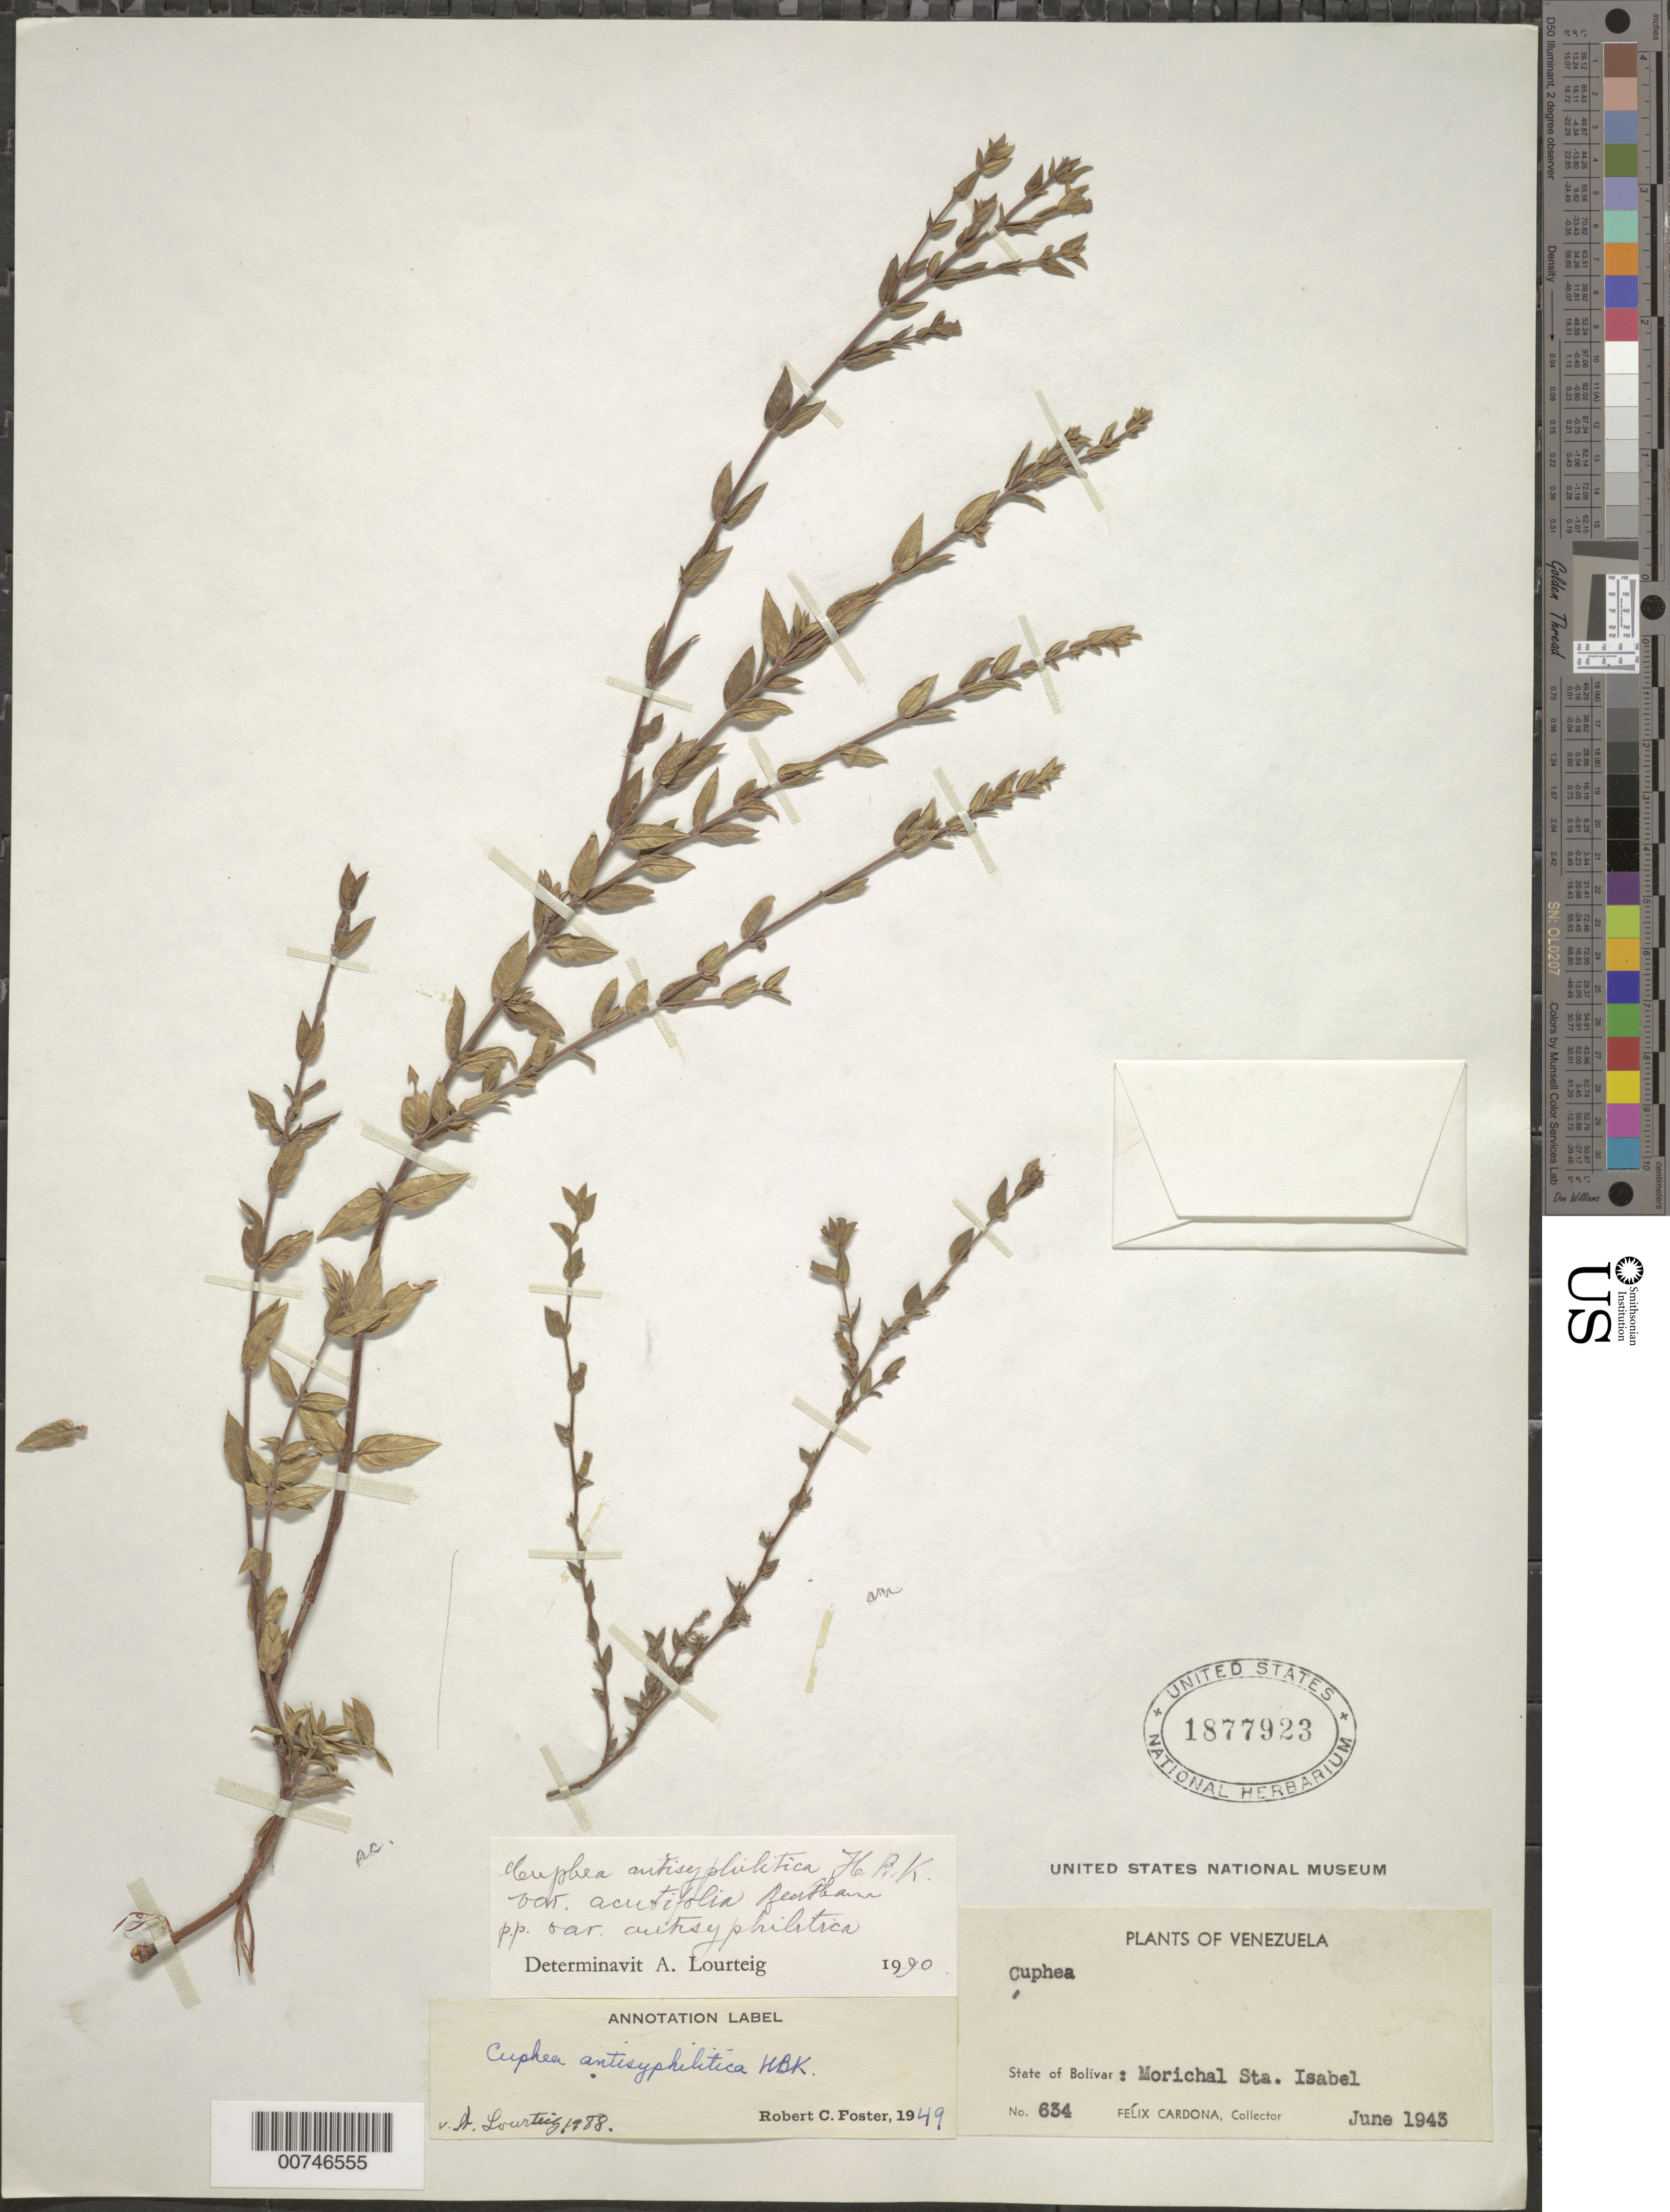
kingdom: Plantae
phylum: Tracheophyta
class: Magnoliopsida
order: Myrtales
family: Lythraceae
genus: Cuphea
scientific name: Cuphea antisyphilitica var. acutifolia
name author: Benth.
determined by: Lourteig, A.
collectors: F. Cardona Puig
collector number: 634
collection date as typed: Jun-43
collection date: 1943-06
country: Venezuela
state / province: Bolívar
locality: Morichal Santa Isabel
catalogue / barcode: US 1877923